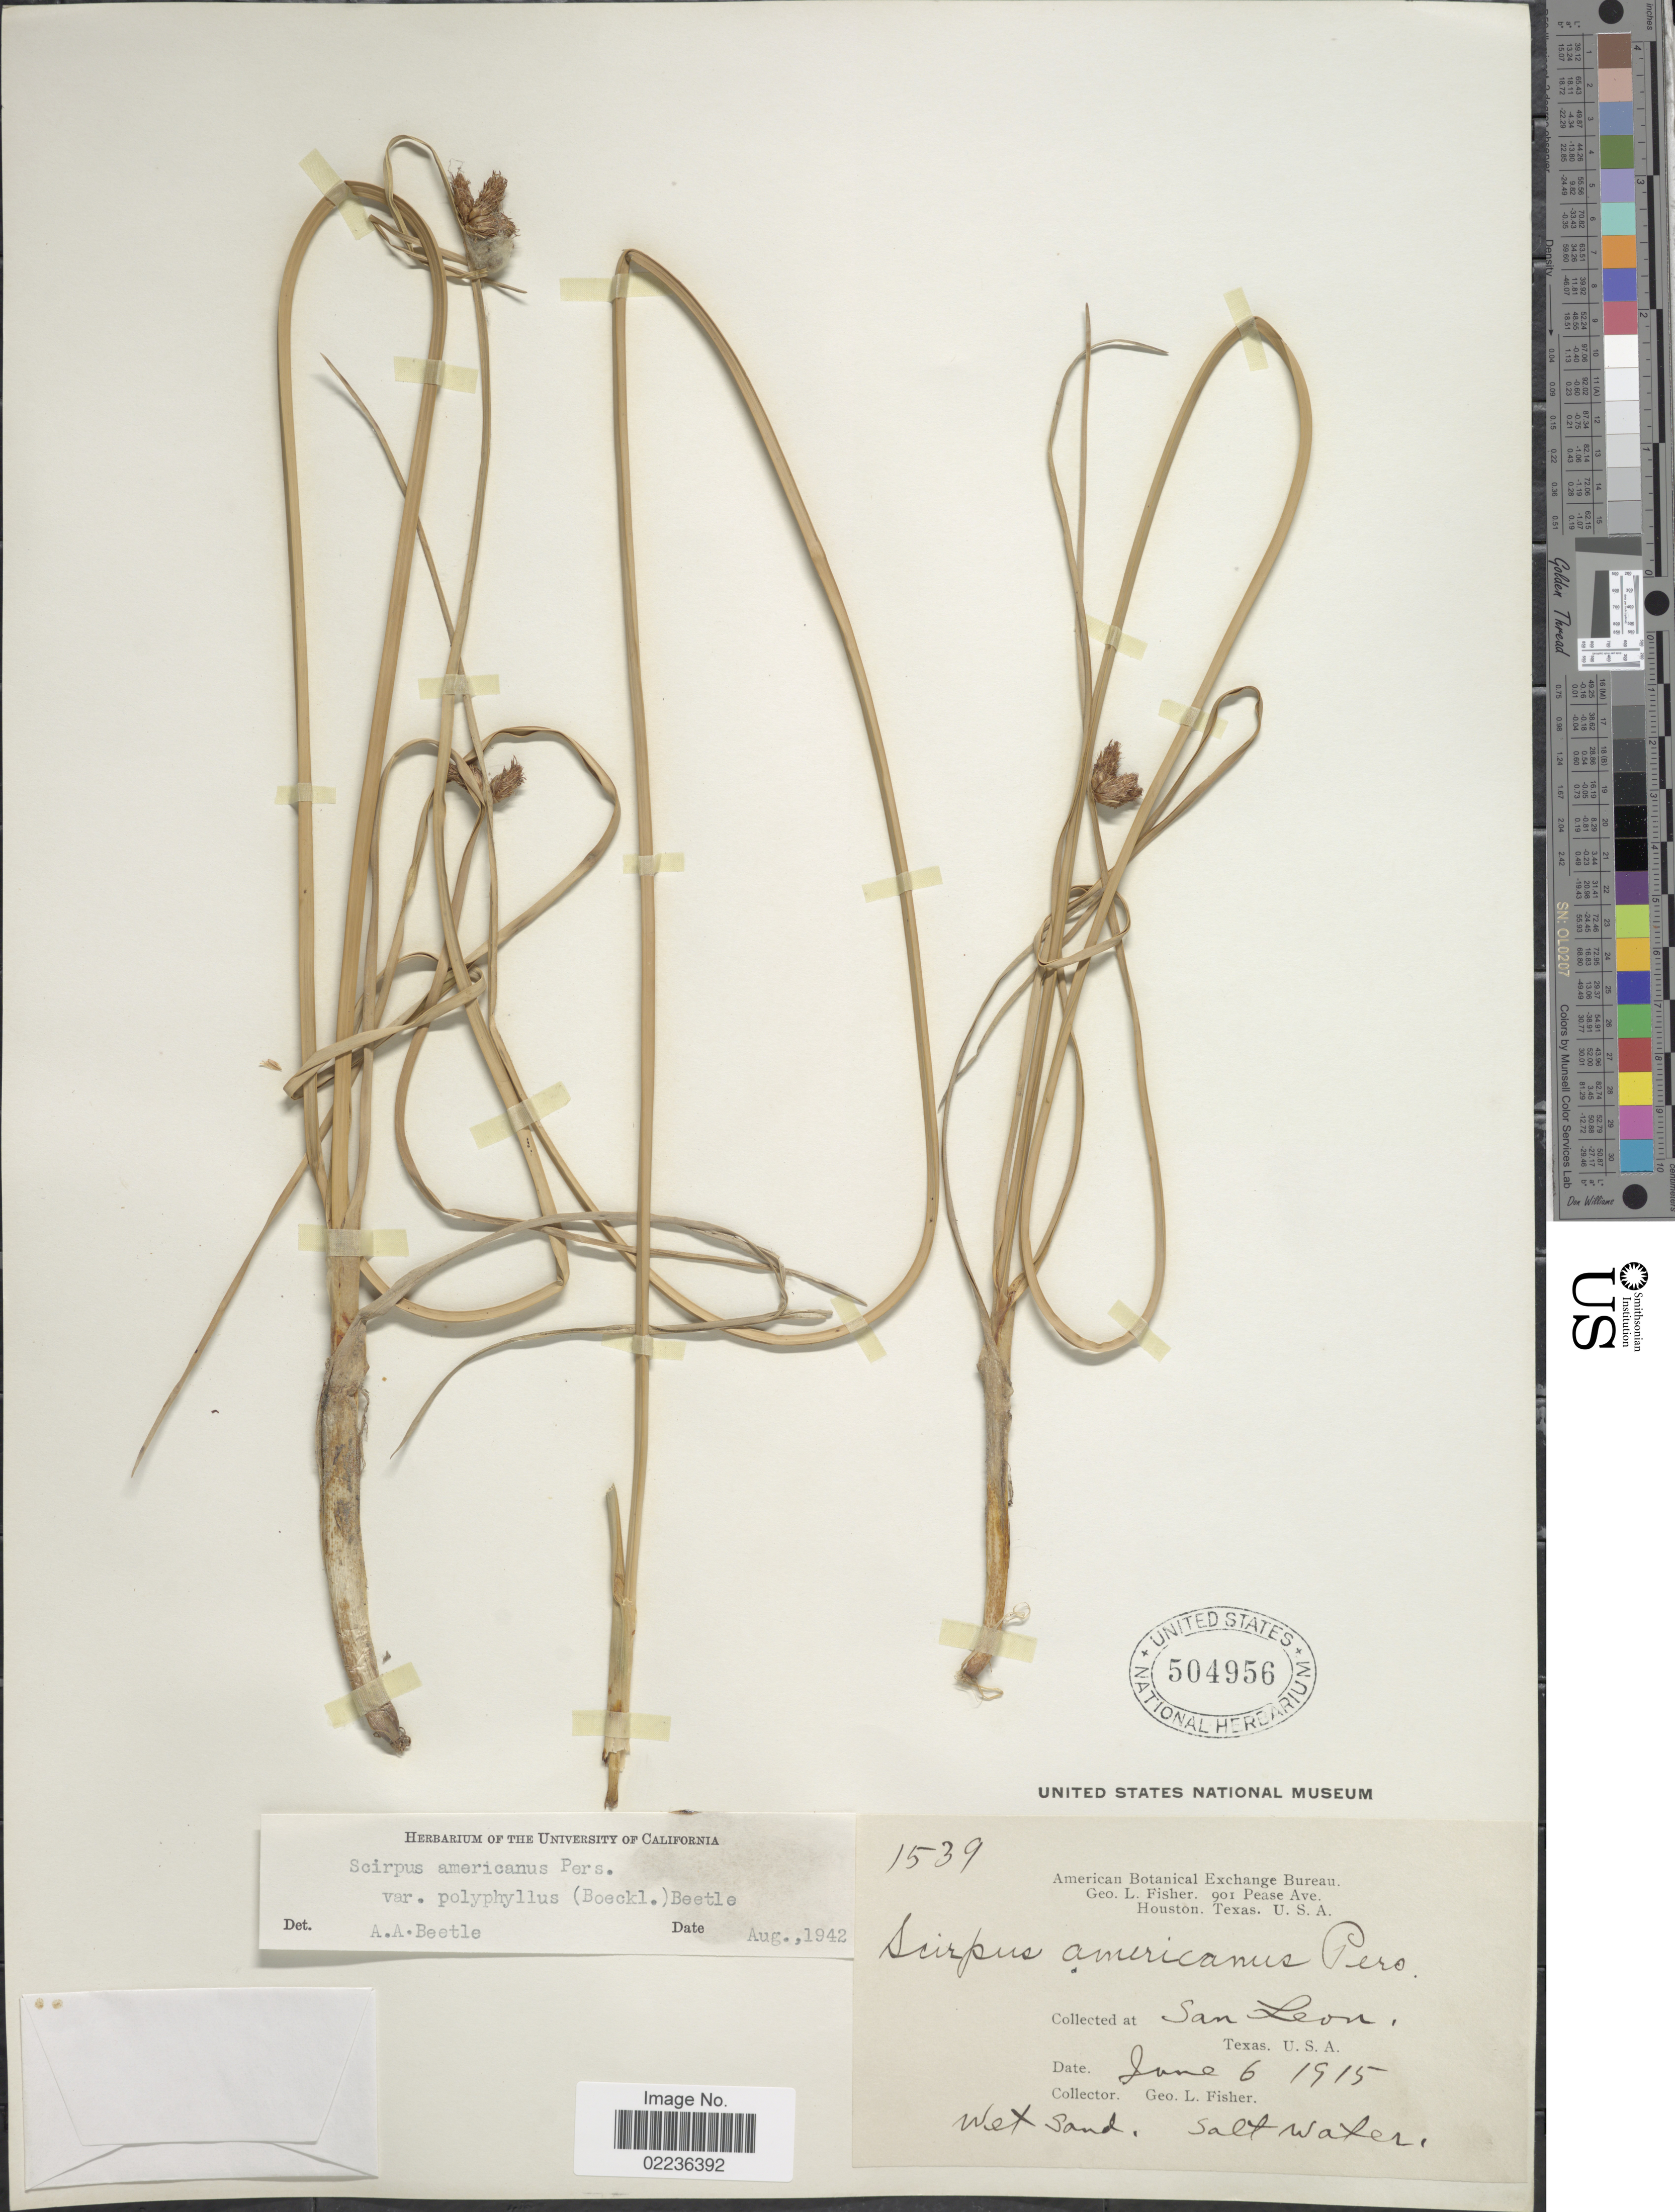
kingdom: Plantae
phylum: Tracheophyta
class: Liliopsida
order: Poales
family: Cyperaceae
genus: Schoenoplectus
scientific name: Schoenoplectus pungens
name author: (Vahl) Palla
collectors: G. L. Fisher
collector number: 1539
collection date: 1915-06-06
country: United States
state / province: Texas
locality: San Leon, wet sand, salt water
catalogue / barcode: US 504956